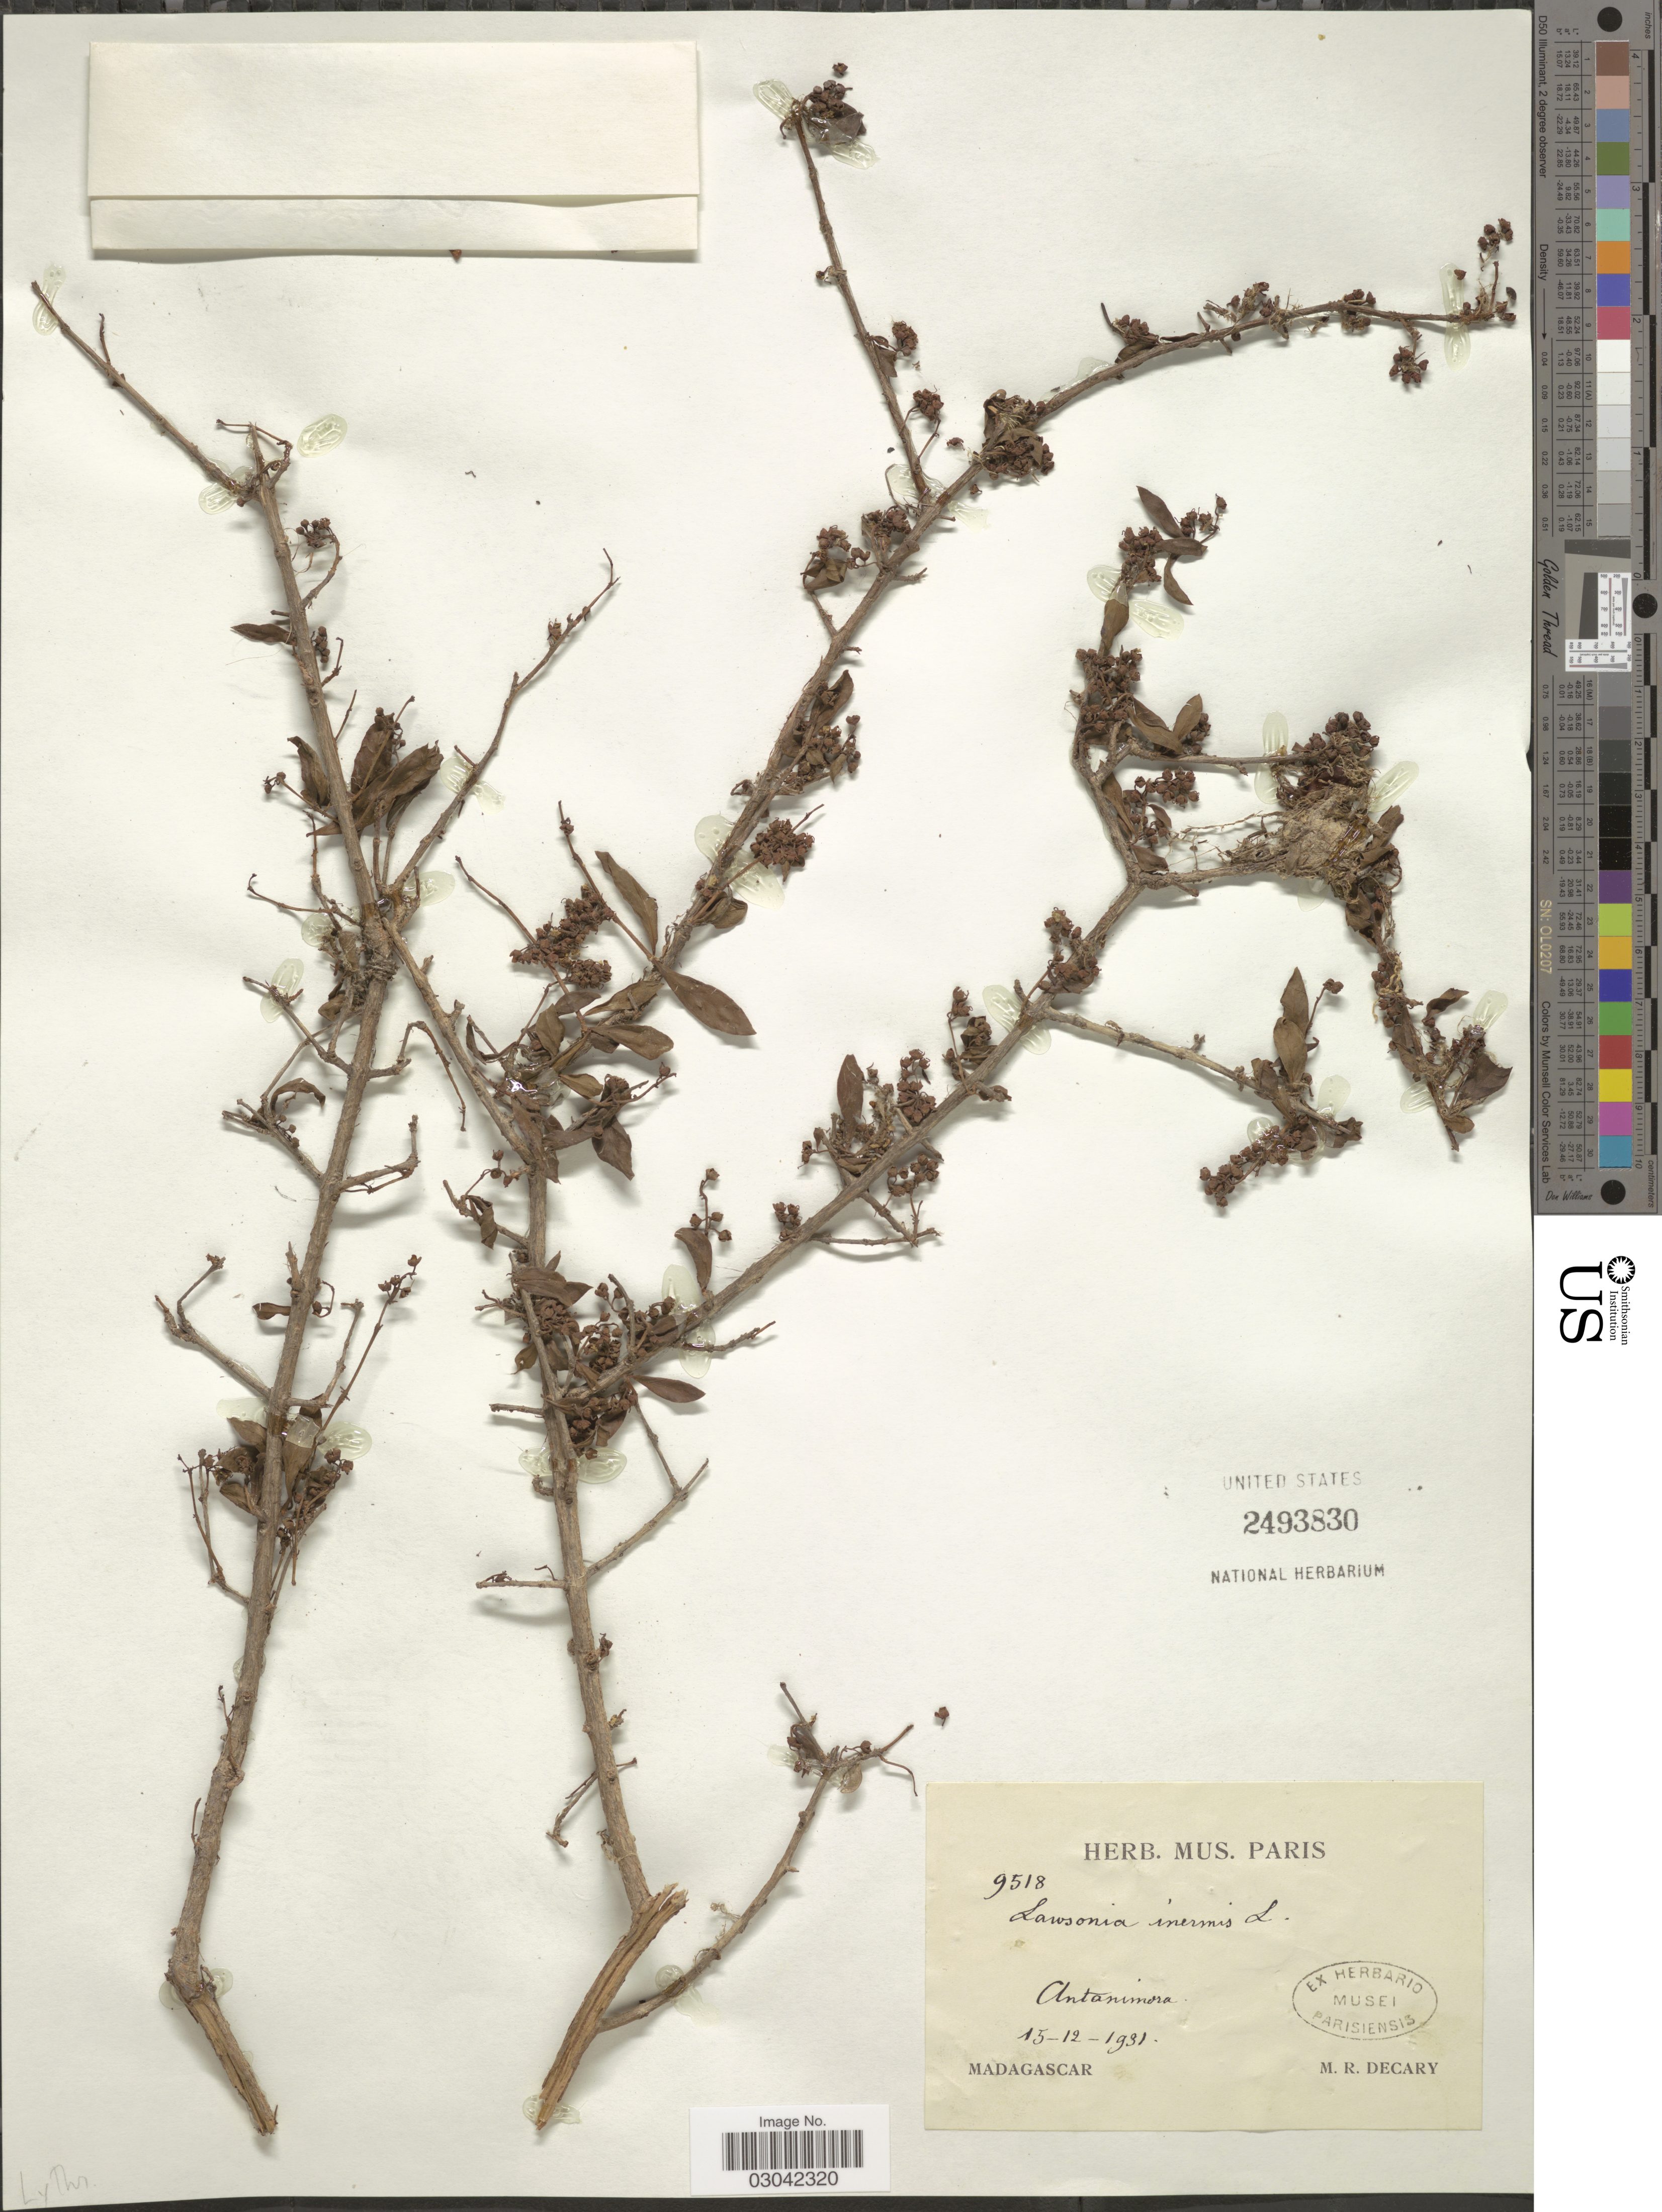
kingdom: Plantae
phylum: Tracheophyta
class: Magnoliopsida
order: Myrtales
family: Lythraceae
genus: Lawsonia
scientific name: Lawsonia inermis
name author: L.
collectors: R. Decary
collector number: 9518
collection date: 1931-12-15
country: Madagascar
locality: Antanimora.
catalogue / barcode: US 2493830